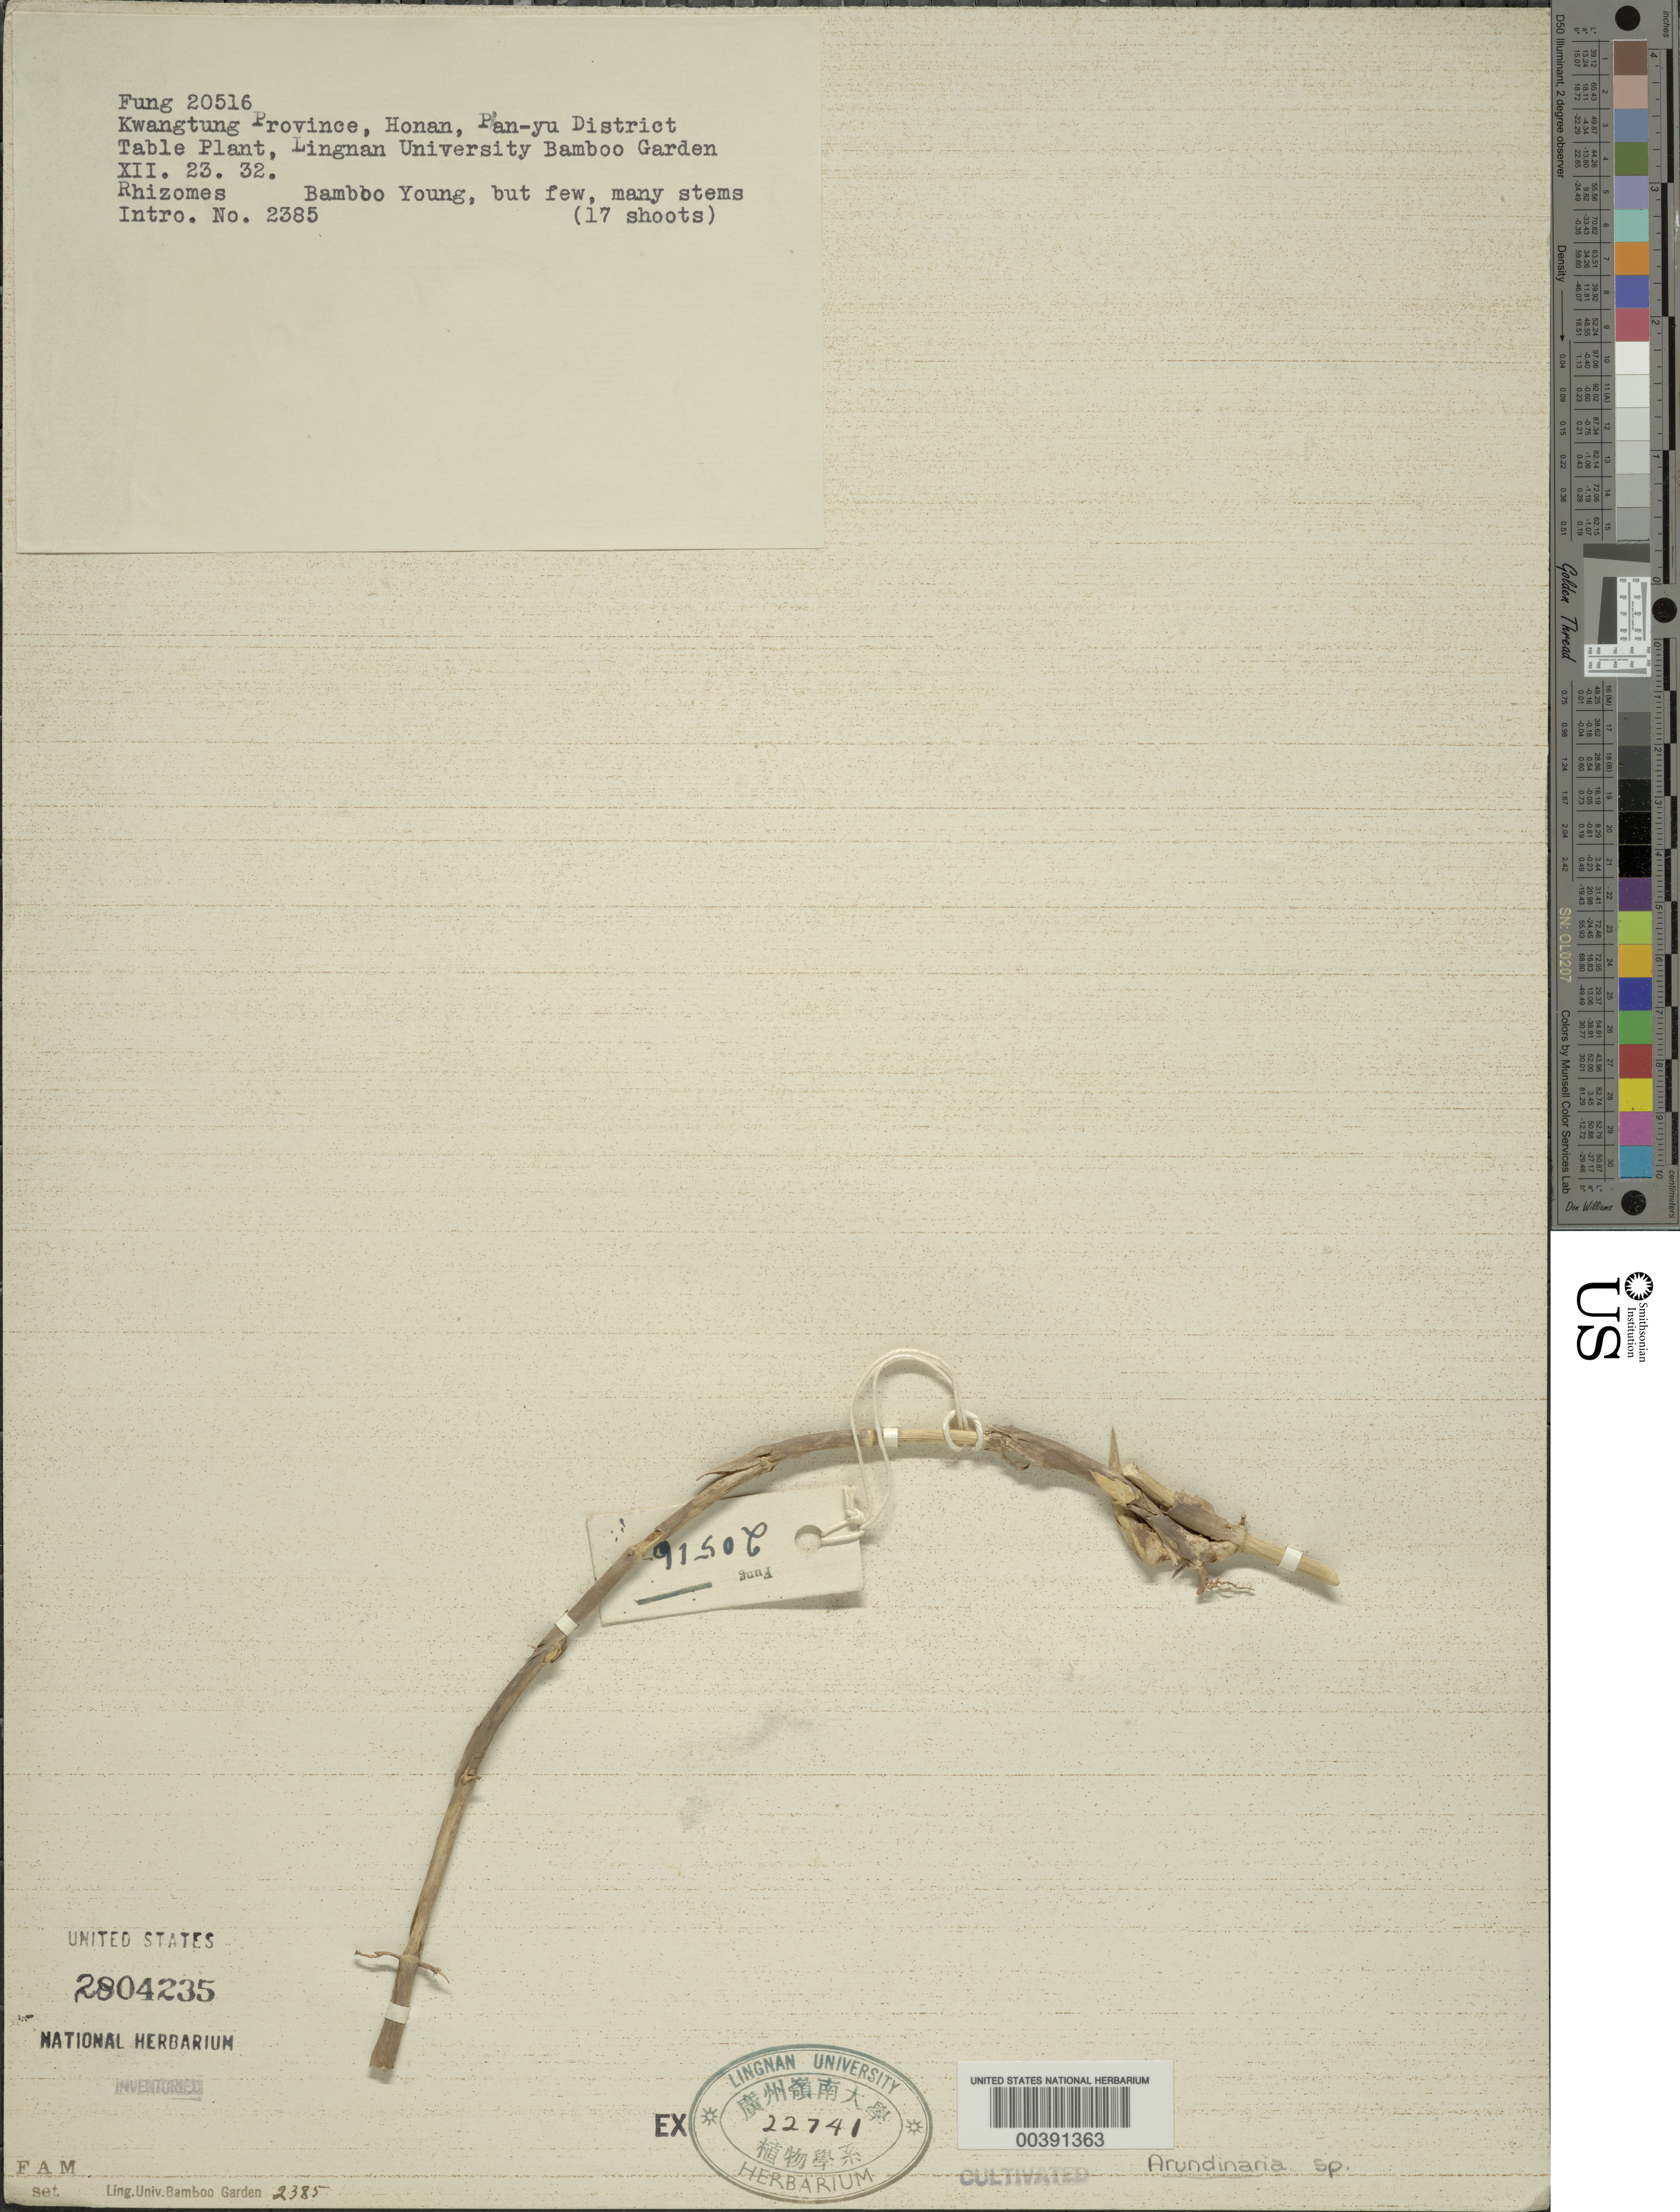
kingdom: Plantae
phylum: Tracheophyta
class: Liliopsida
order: Poales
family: Poaceae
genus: Arundinaria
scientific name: Arundinaria sp.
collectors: H. L. Fung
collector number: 20516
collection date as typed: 23 Dec 1932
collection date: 1932-12-23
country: China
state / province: Guangdong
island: Honam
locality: Lingnan univ. bg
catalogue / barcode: US 2804235